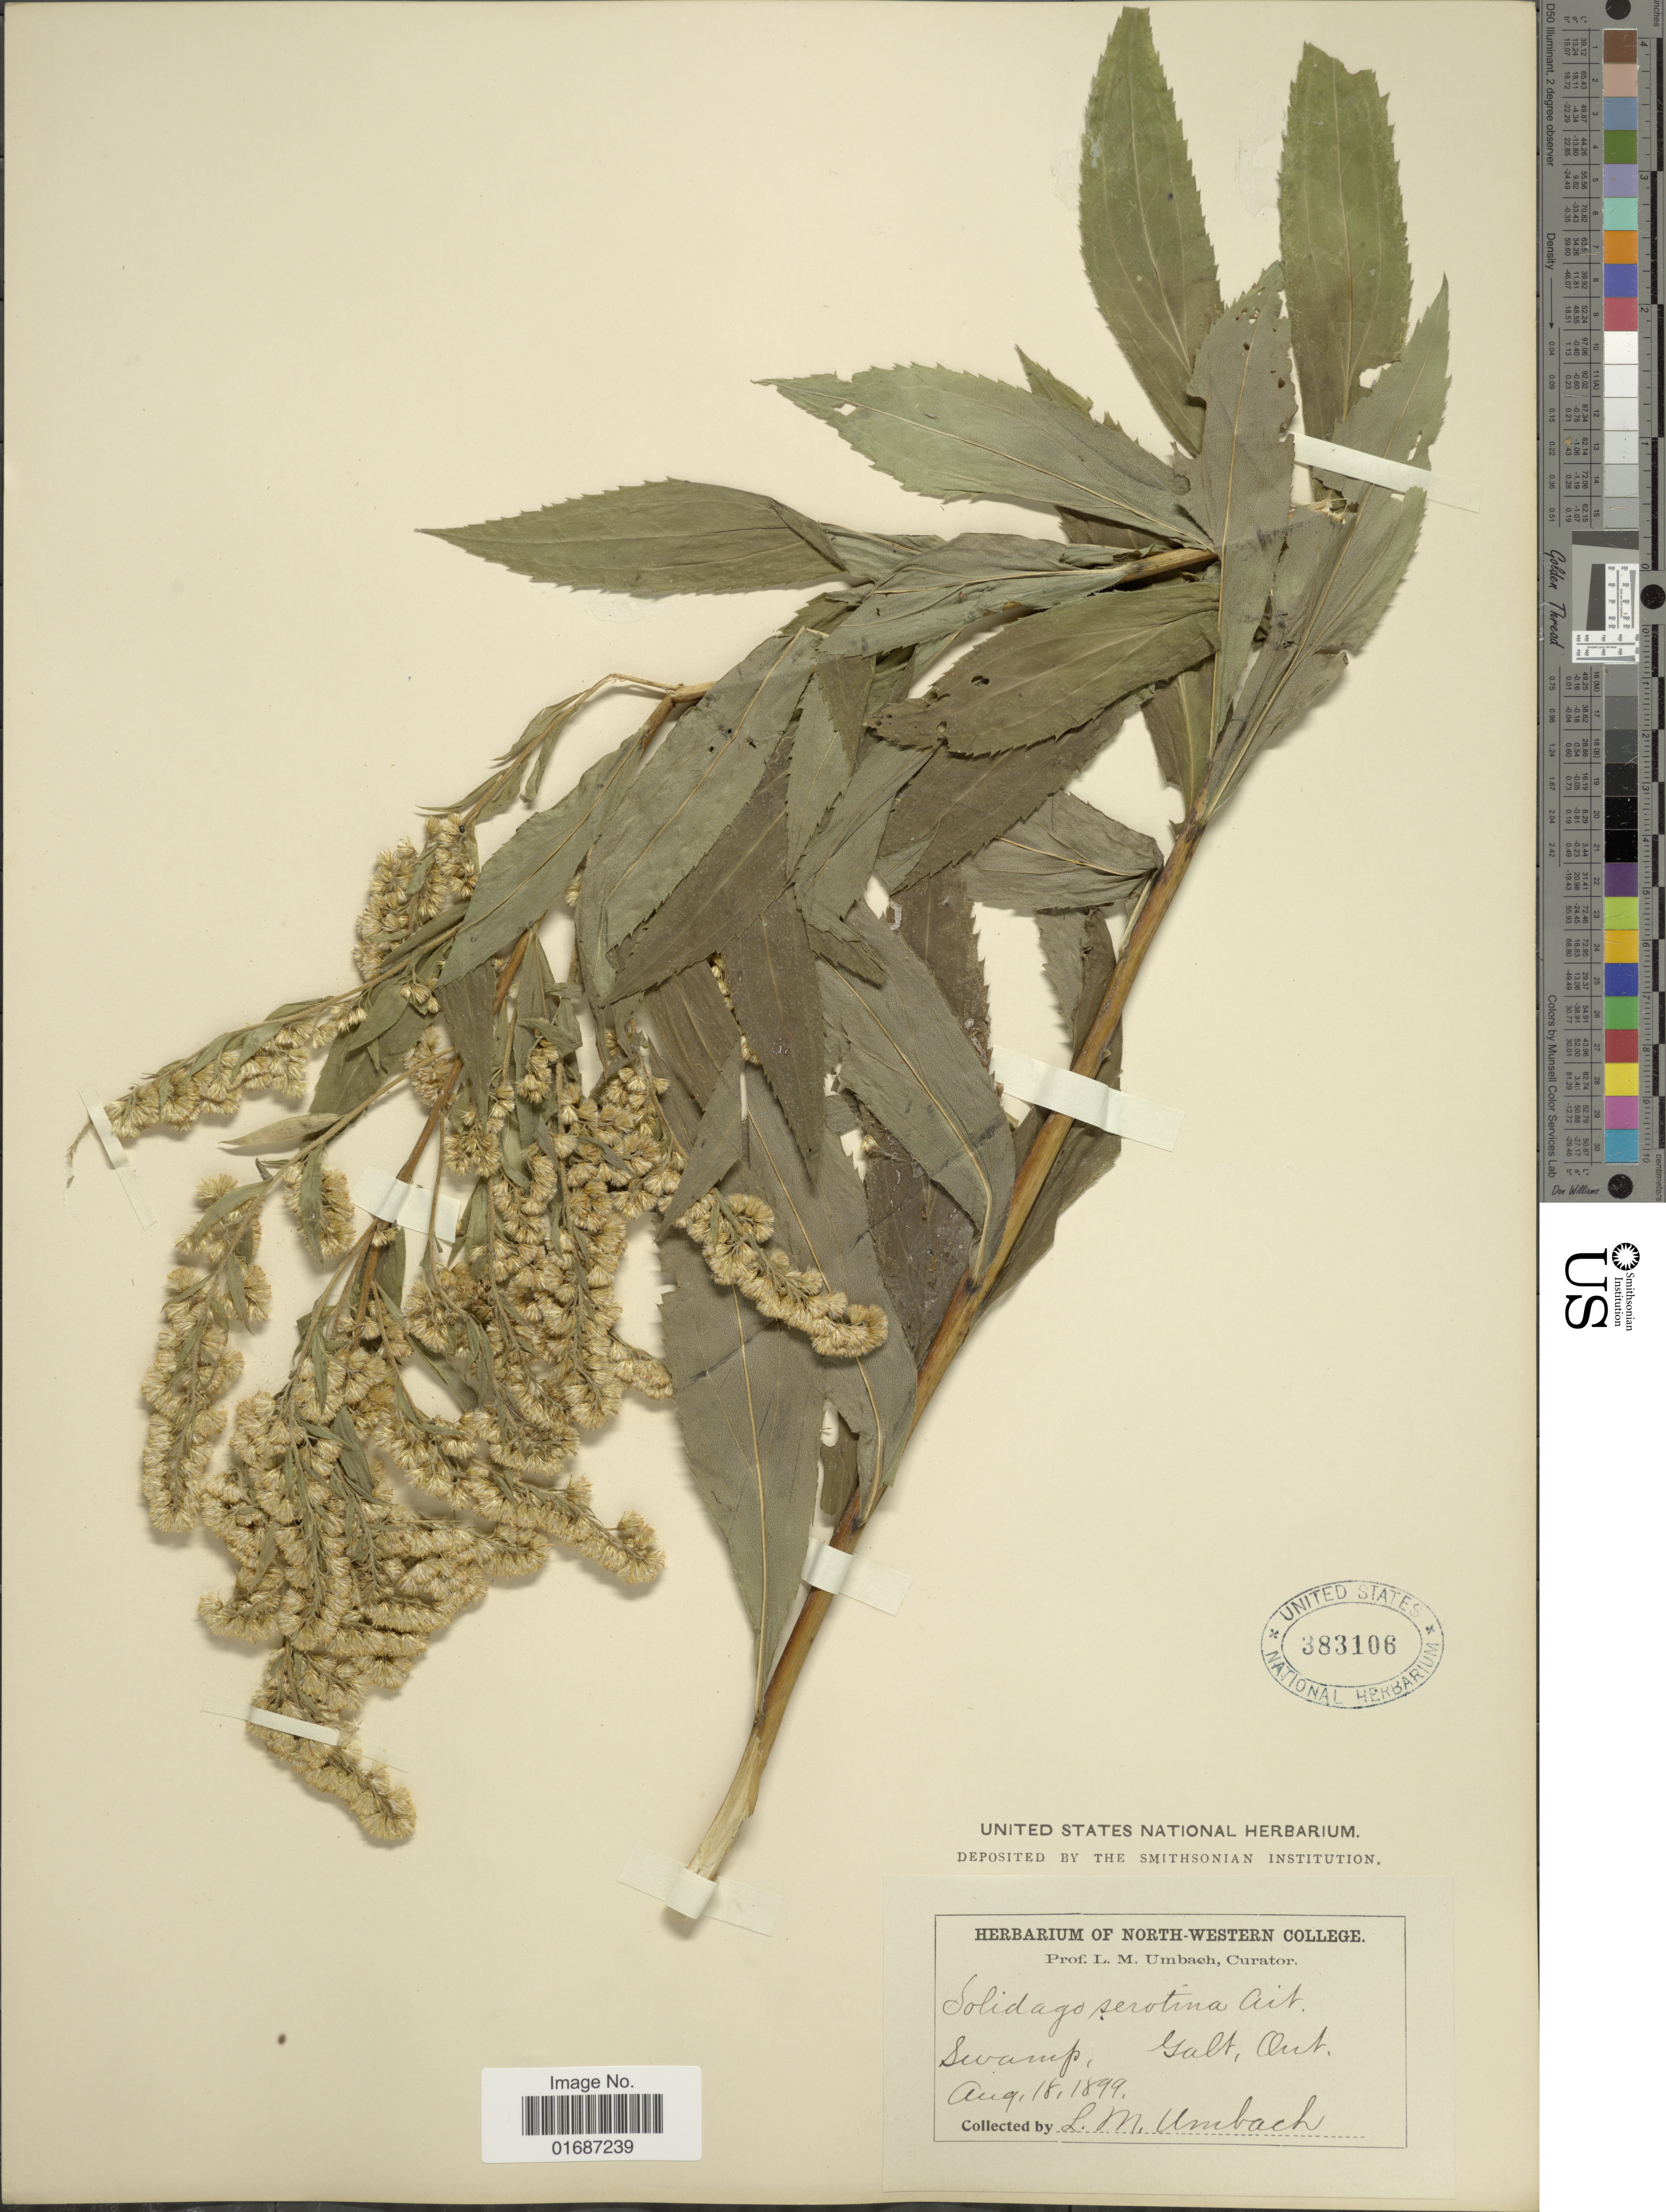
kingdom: Plantae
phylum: Tracheophyta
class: Magnoliopsida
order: Asterales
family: Asteraceae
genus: Solidago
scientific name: Solidago gigantea var. leiophylla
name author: Fernald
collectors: L. M. Umbach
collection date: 1899-08-18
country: Canada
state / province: Ontario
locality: Swamp, Galt.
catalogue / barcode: US 383106